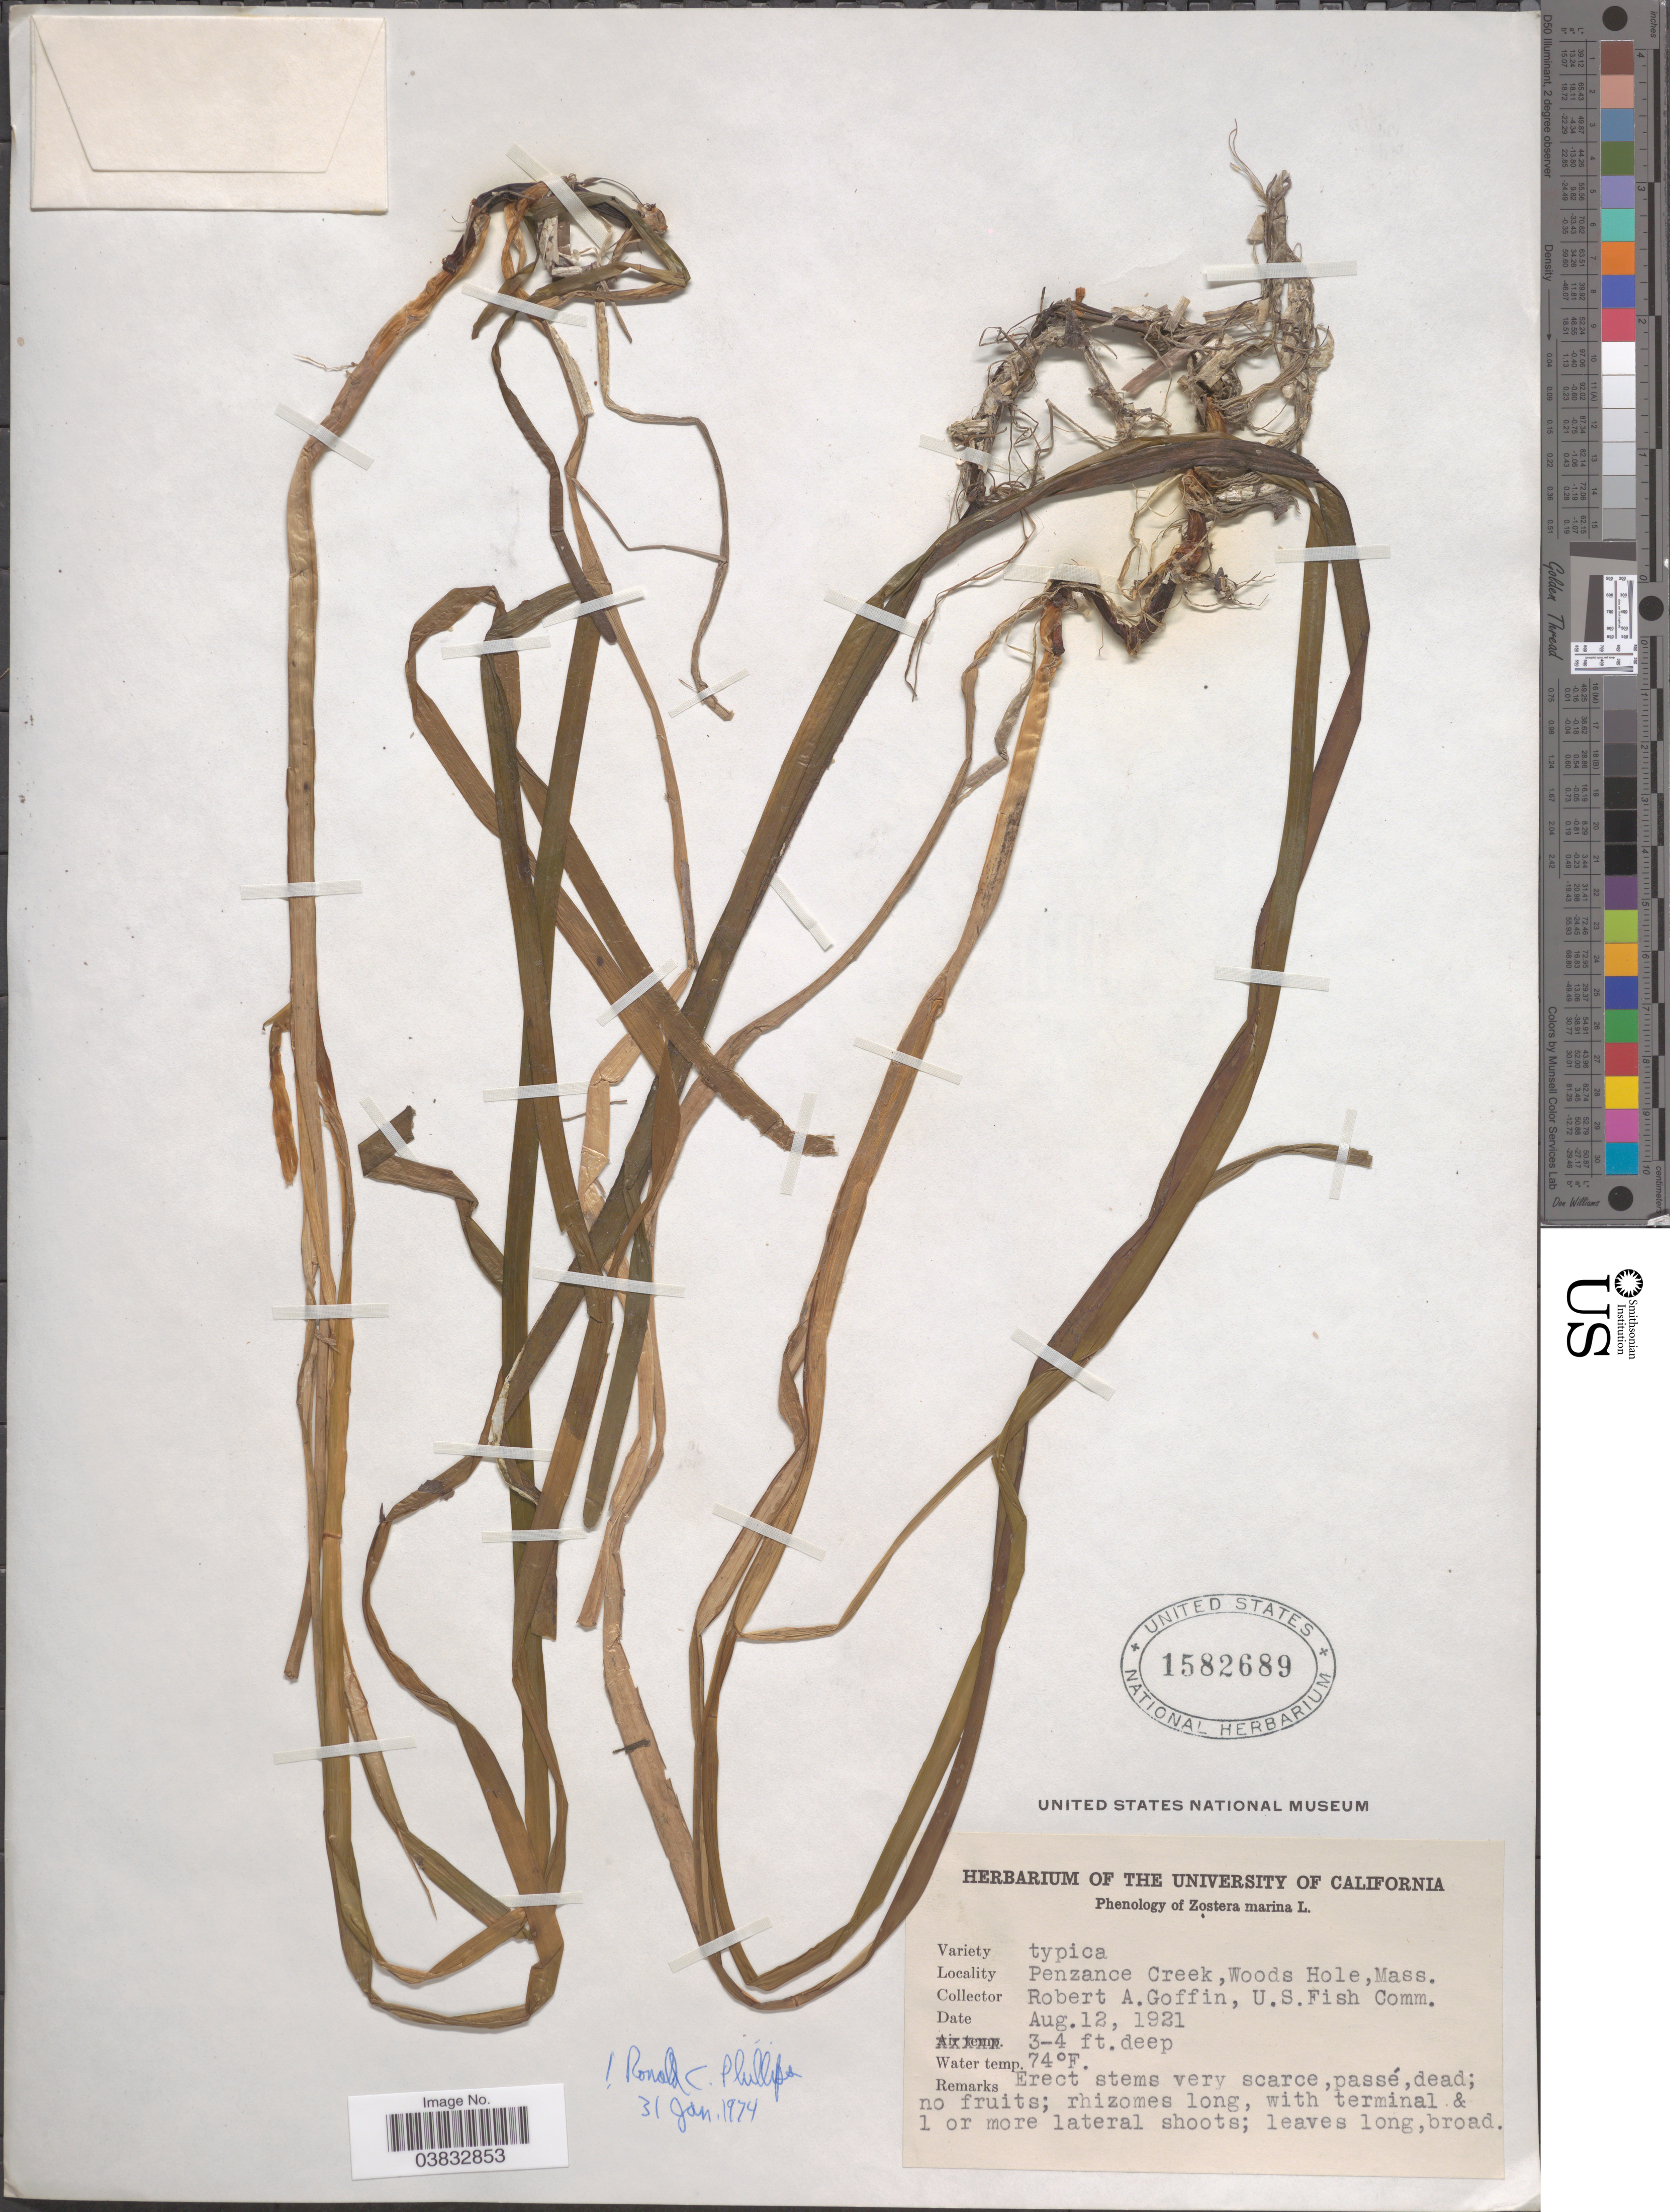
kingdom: Plantae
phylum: Tracheophyta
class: Liliopsida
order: Alismatales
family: Zosteraceae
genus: Zostera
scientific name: Zostera marina var. typica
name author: L.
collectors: R. Goffin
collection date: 1921-08-12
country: United States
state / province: Massachusetts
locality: Penzance Creek, Woods Hole.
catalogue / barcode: US 1582689